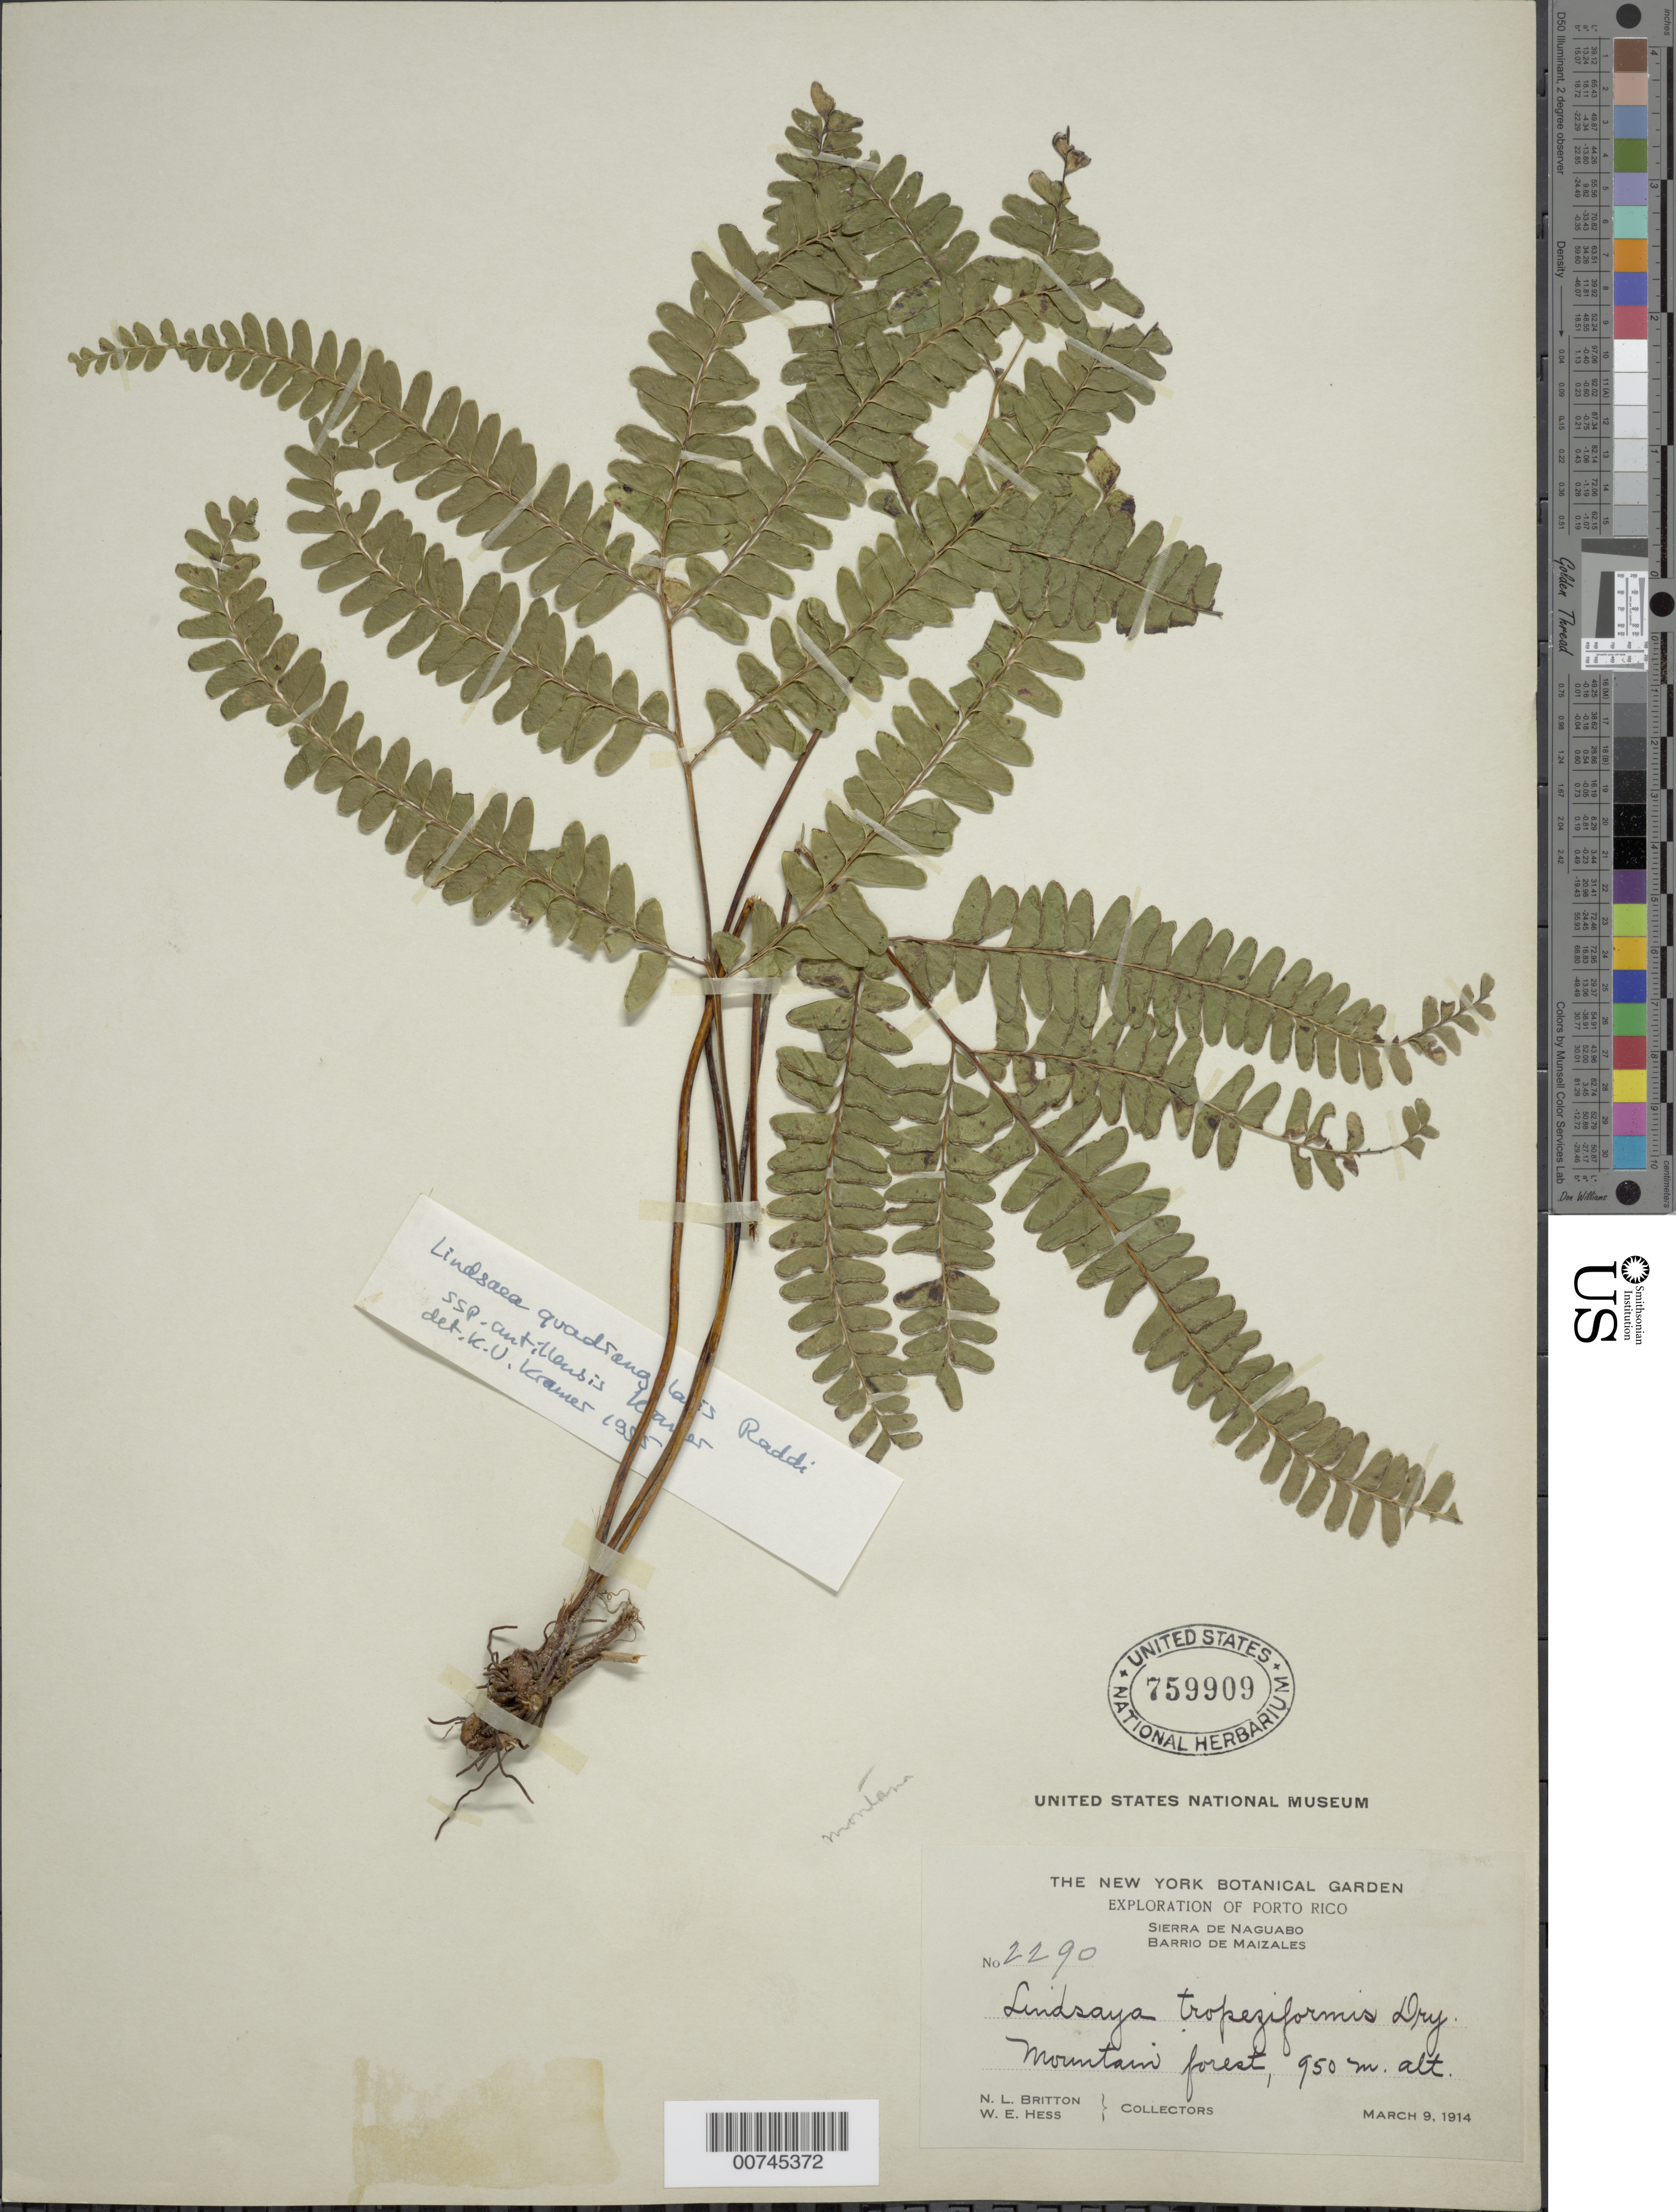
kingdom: Plantae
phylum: Tracheophyta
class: Polypodiopsida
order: Polypodiales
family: Lindsaeaceae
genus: Lindsaea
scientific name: Lindsaea quadrangularis subsp. antillensis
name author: K.U. Kramer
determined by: Kramer, K. U.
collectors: N. Britton & W. Hess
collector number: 2290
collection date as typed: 09 Mar 1914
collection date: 1914-03-09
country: Puerto Rico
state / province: Naguabo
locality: Sierra de Naguabo, Barrio de Maizales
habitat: Mountain forest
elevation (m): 950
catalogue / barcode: US 759909